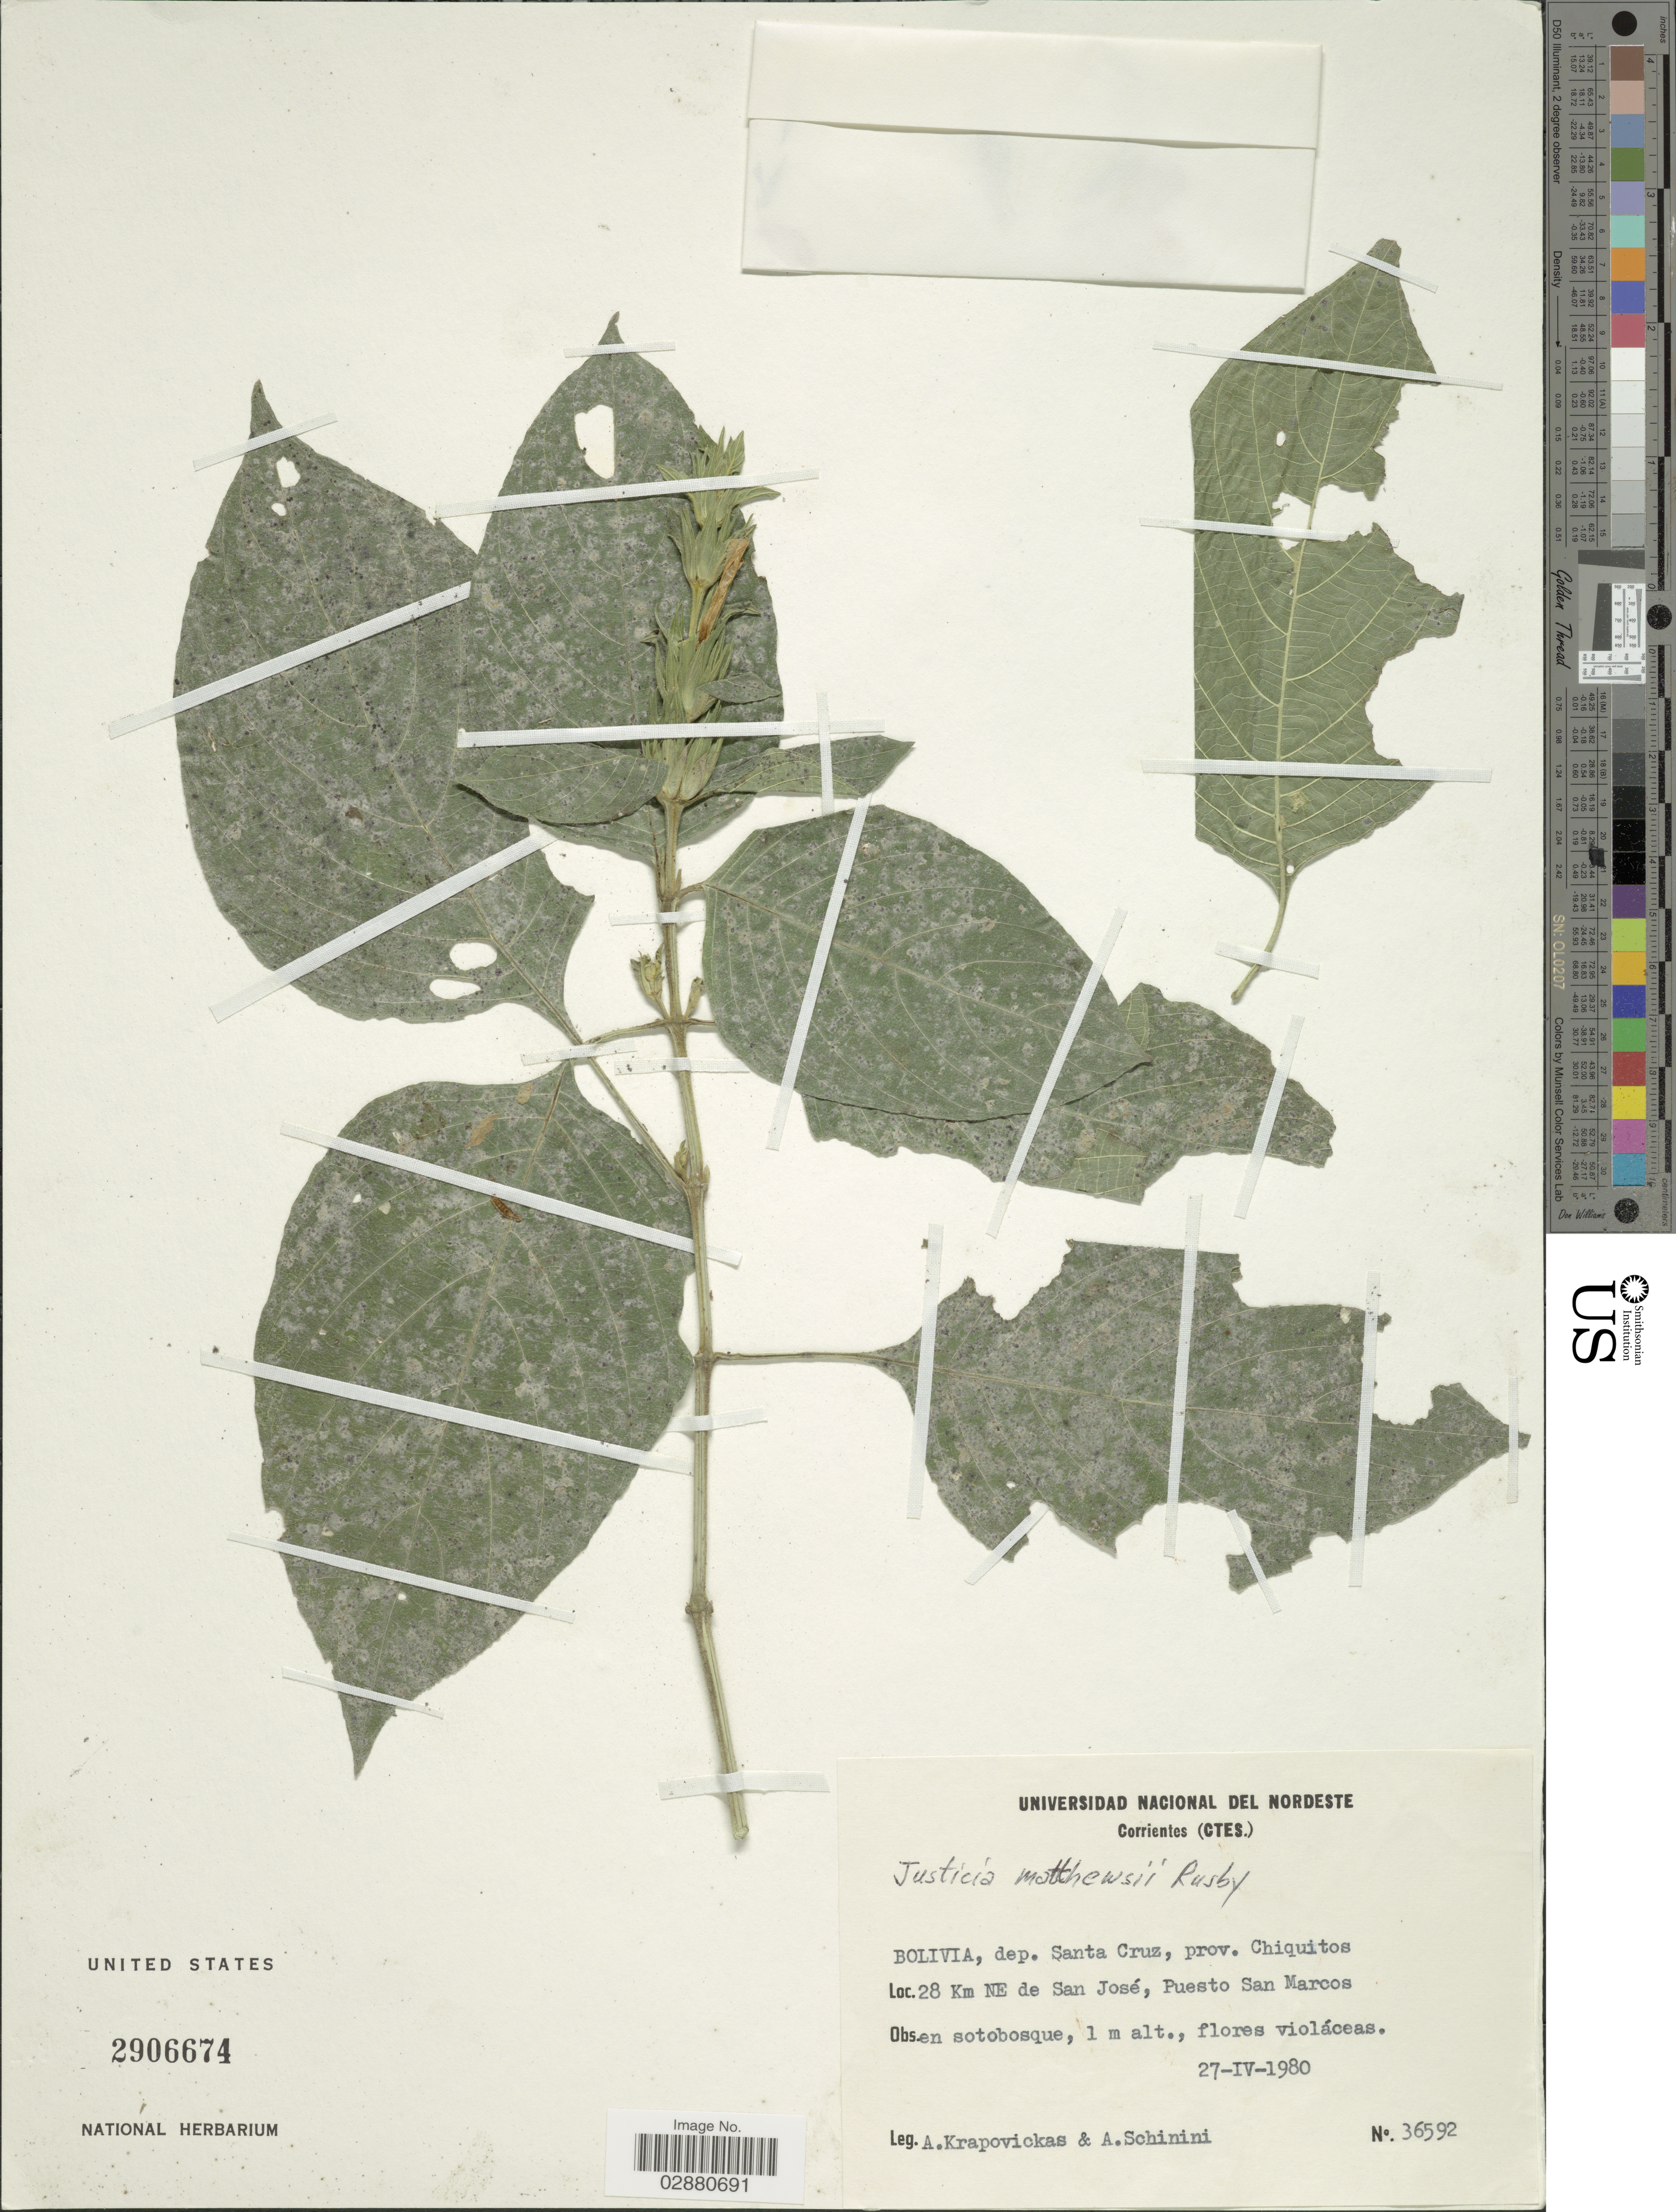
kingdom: Plantae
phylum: Tracheophyta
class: Magnoliopsida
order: Lamiales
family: Acanthaceae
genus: Justicia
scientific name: Justicia rusbyi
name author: (Lindau) V.A.W. Graham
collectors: A. Krapovickas & A. Schinini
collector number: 36592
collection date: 1980-04-27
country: Bolivia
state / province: Santa Cruz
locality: Dep. Santa Cruz, prov. Chiquitos. 28 Km NE de San José, Puesto San Marcos.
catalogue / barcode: US 2906674